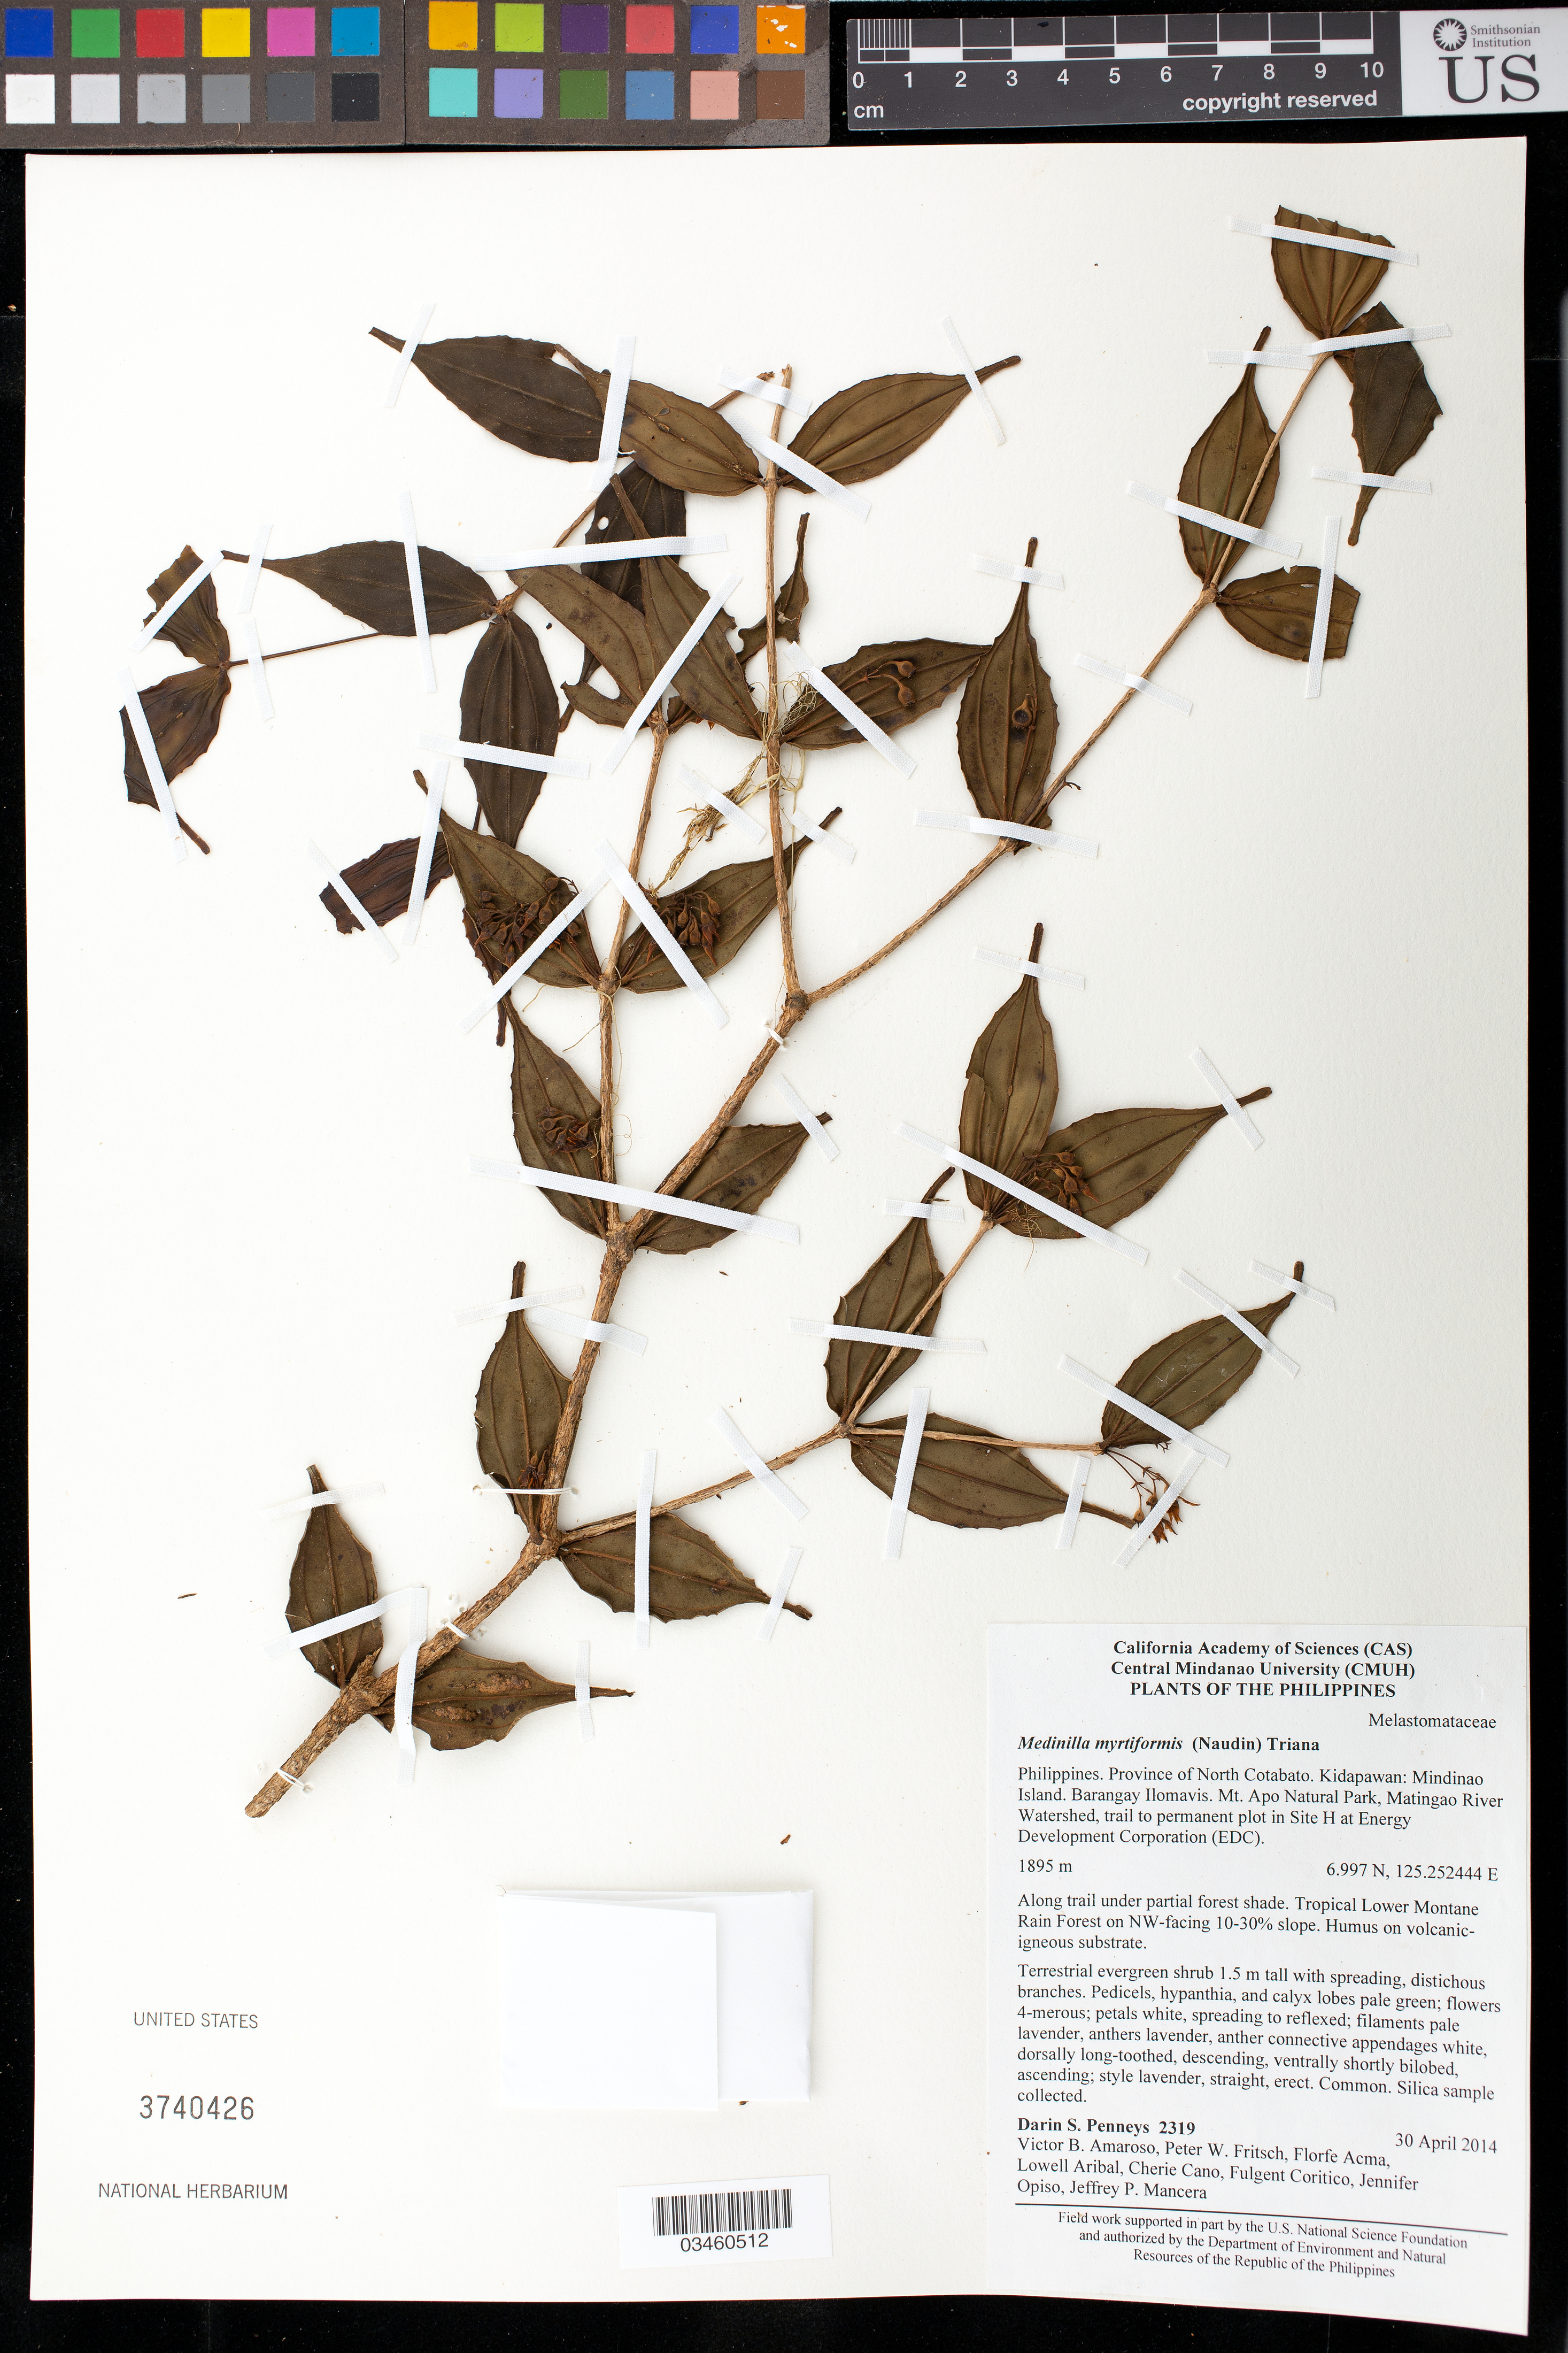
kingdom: Plantae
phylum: Tracheophyta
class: Magnoliopsida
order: Myrtales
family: Melastomataceae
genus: Medinilla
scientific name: Medinilla myrtiformis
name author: (Naudin) Triana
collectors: D. S. Penneys, V. Amoroso, P. W. Fritsch, F. Acma, L. Aribal, C. Cano, F. Coritico, J. Opiso & J. Mancera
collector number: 2319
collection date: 2014-04-30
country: Philippines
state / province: Soccsksargen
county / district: North Cotabato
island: Mindanao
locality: Philippines. Province of North Cotabato. Kidapawan: Mindanao Island. Barangay Illomavis. Mt. Apo Natural Park, Matangao River Watershed, trail to permanent plot in Site H at Energy Development Corporation (EDC).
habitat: Along trail under partial forest shade. Tropical Lower Montane River Watershed, trail to permanent plot in Site H at Energy Development Corporation (EDC).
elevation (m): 1895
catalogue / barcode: US 3740426